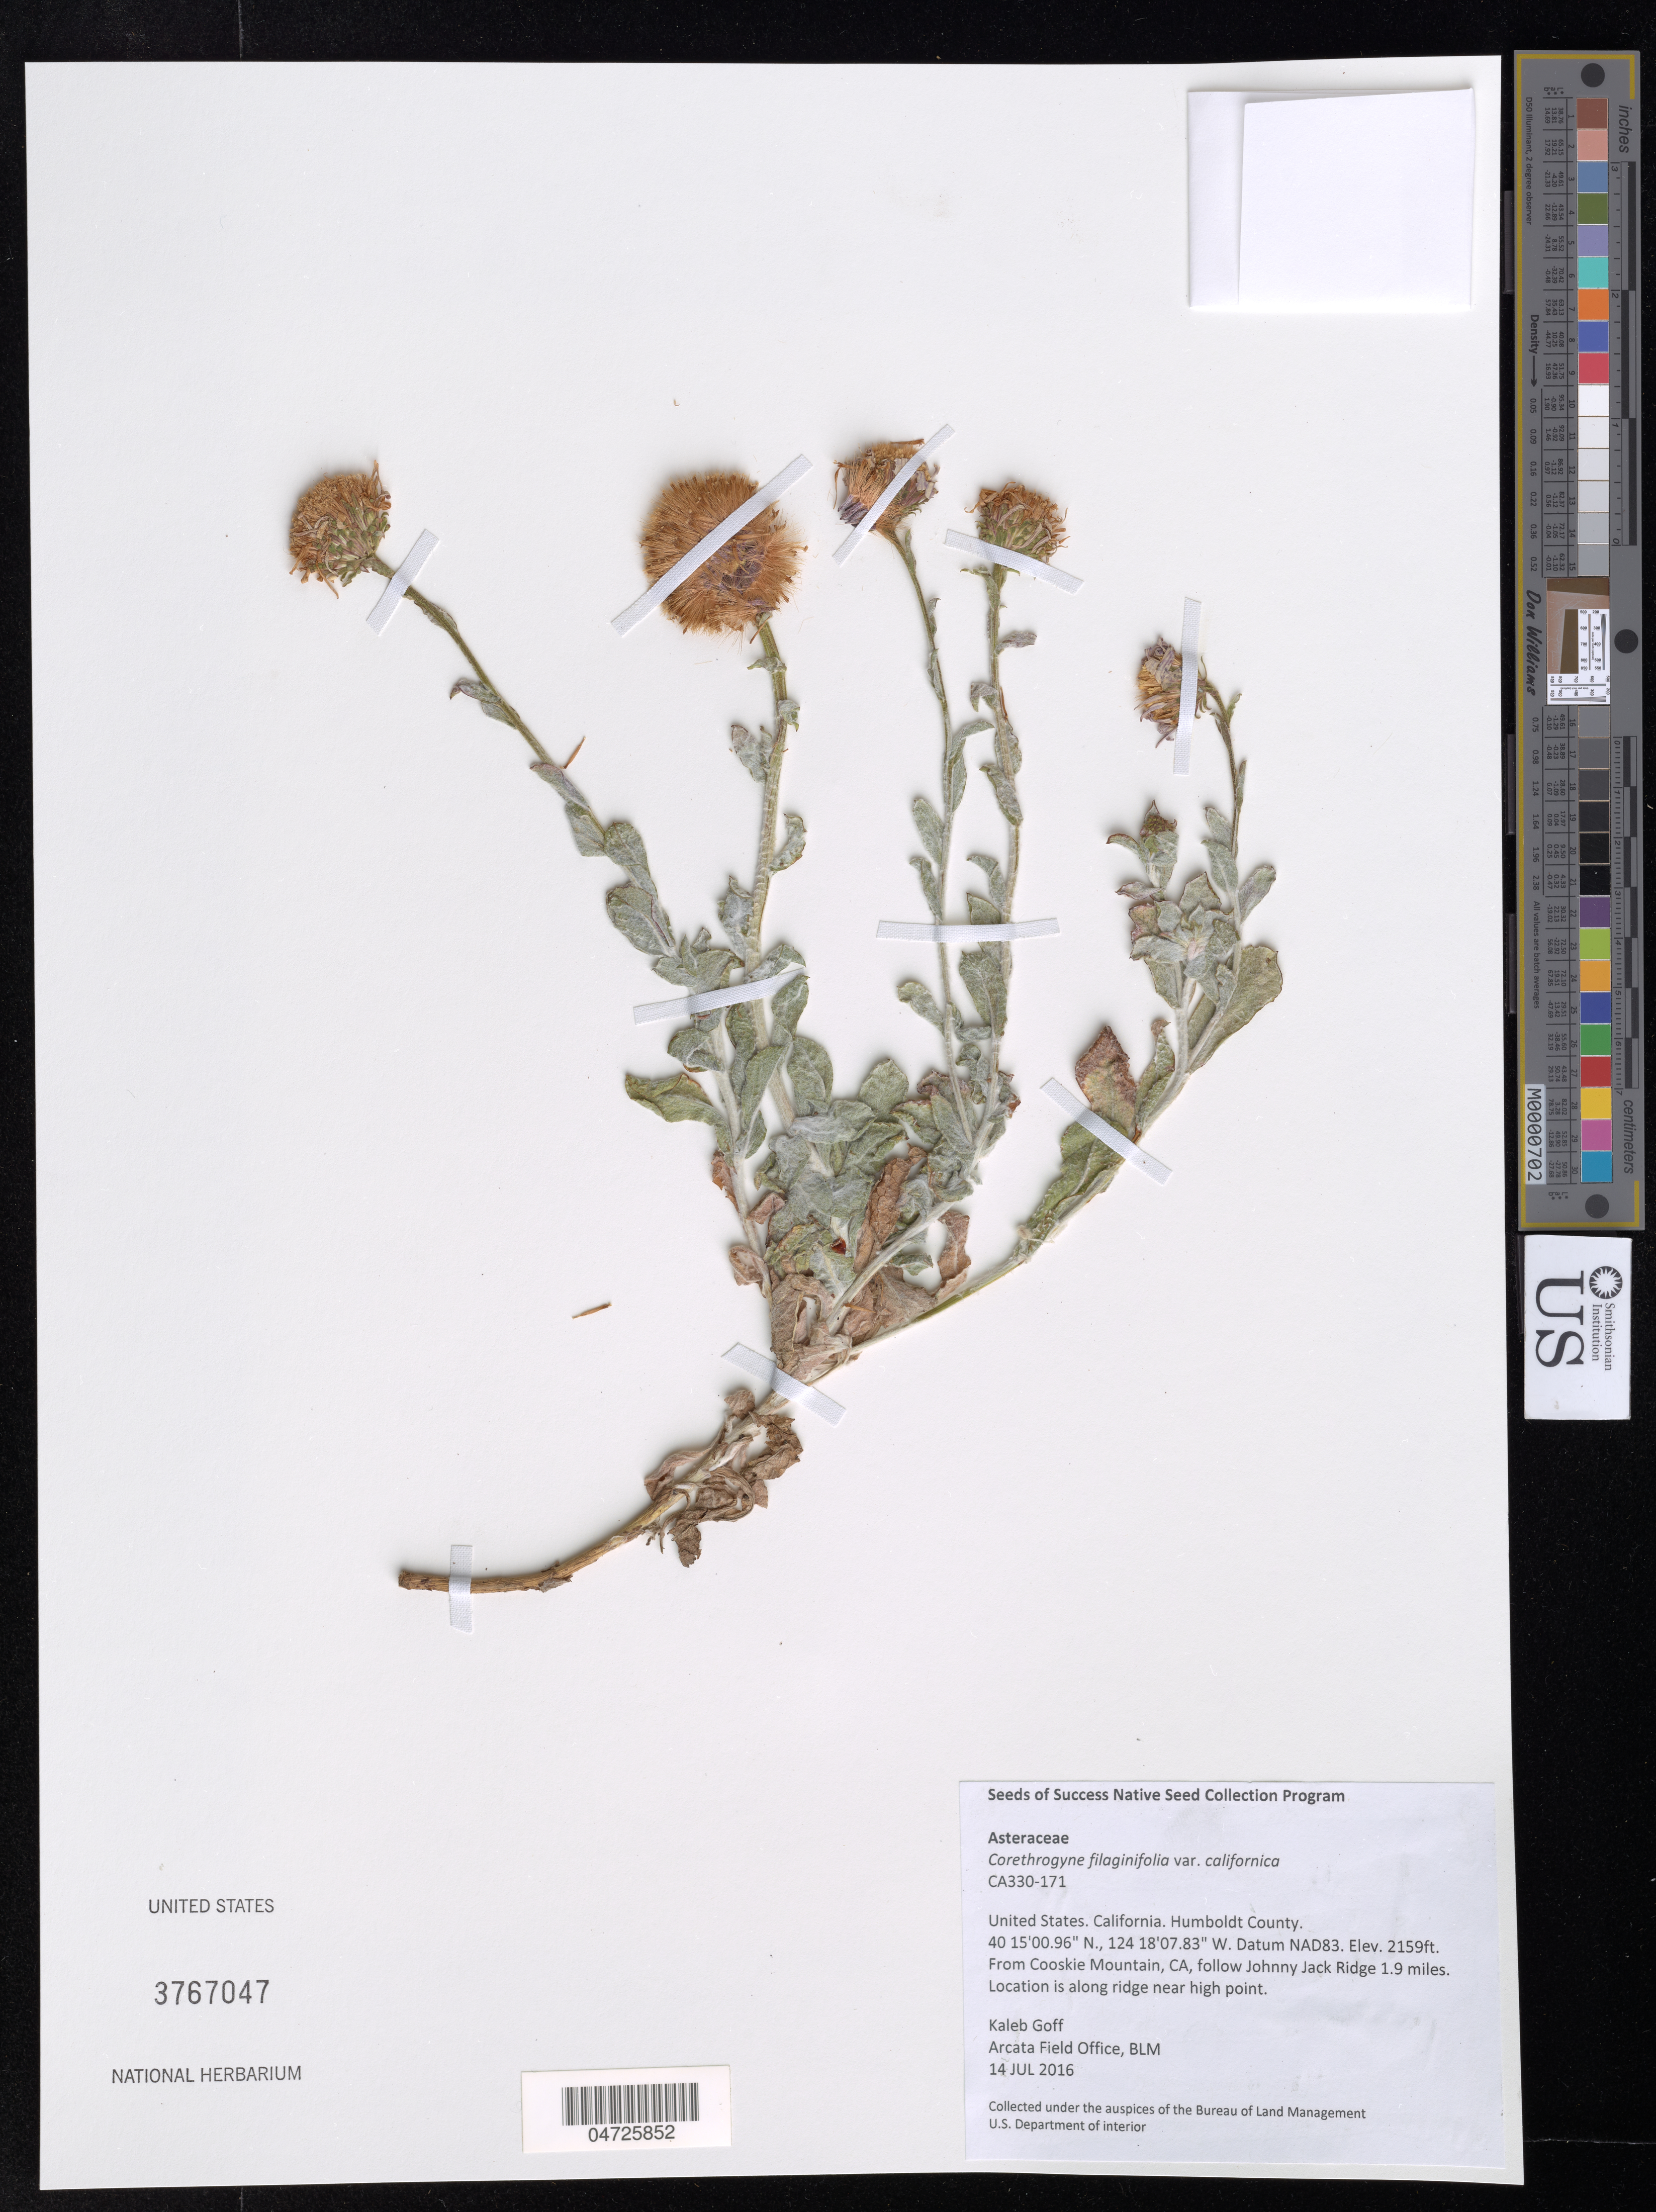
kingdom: Plantae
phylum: Tracheophyta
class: Magnoliopsida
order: Asterales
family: Asteraceae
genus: Corethrogyne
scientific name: Corethrogyne filaginifolia var. californica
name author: (DC.) Saroyan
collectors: K. Goff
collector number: CA330-171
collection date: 2016-07-14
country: United States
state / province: California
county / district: Humboldt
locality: Humboldt County. Datum NAD83. From Cooskie Mountain, CA, follow Johnny Jack Ridge 1.9 miles. Location is along ridge near high point.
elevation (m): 658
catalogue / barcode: US 3767047